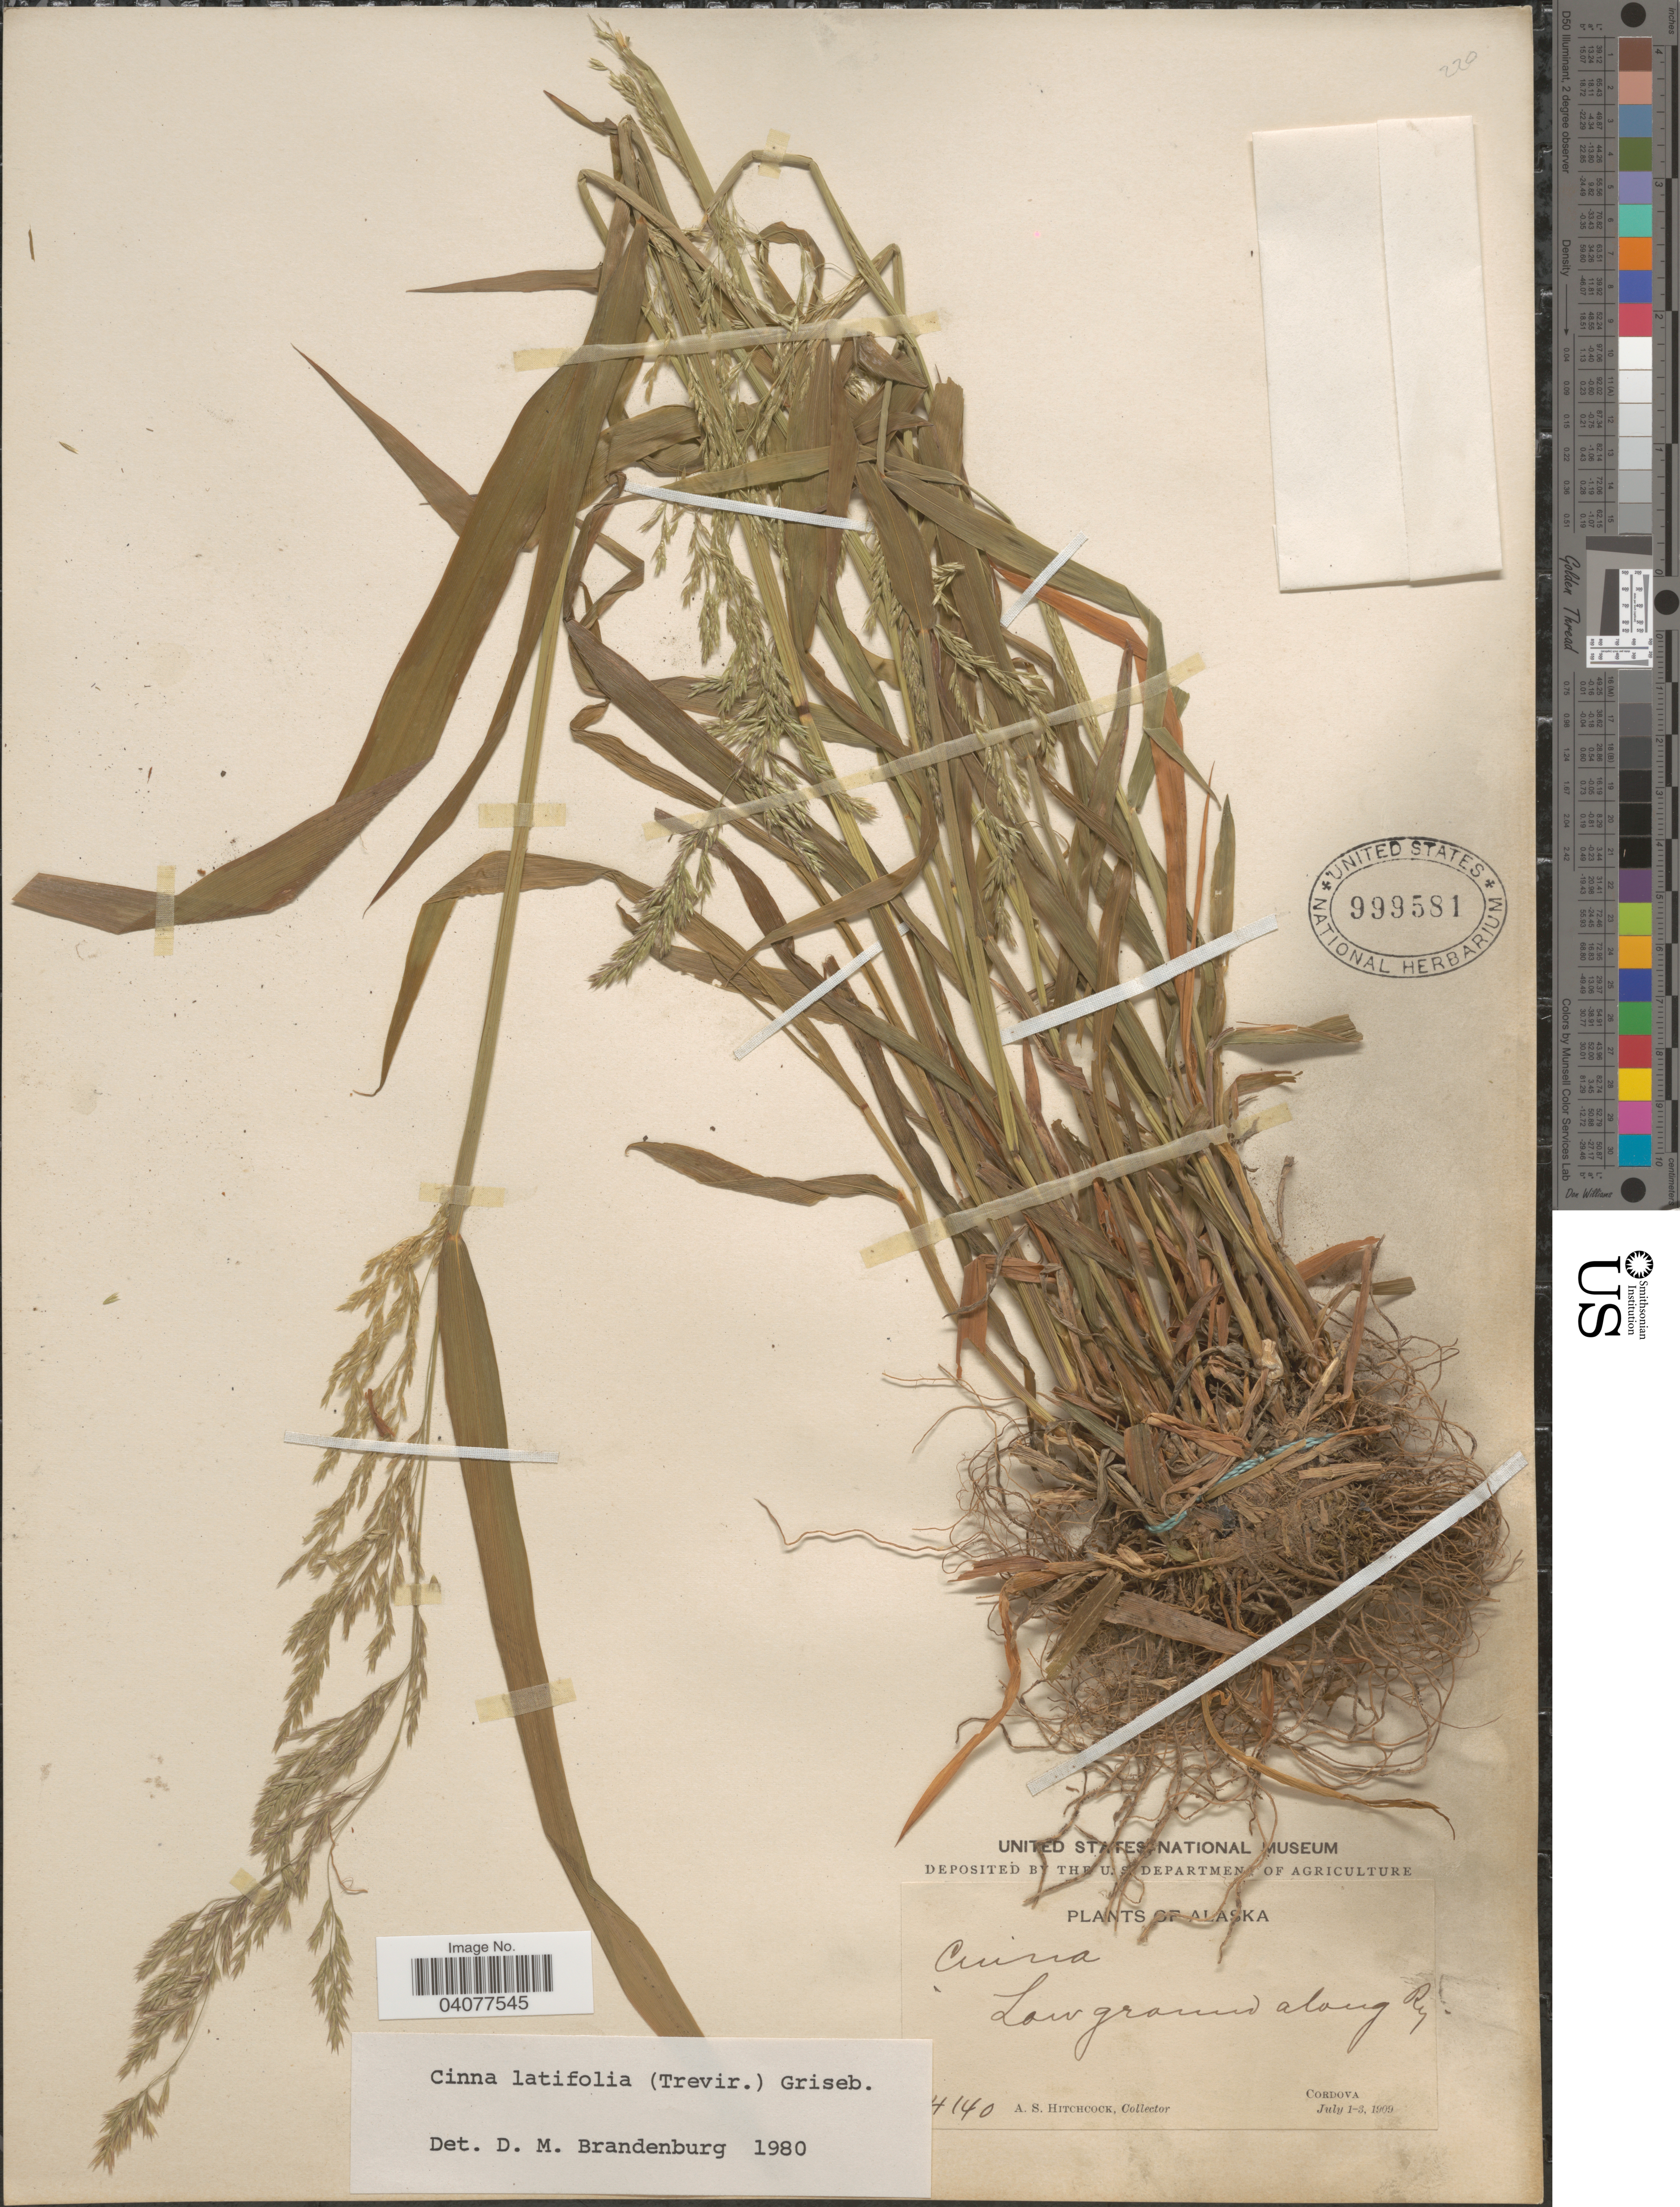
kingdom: Plantae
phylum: Tracheophyta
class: Liliopsida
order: Poales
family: Poaceae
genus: Cinna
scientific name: Cinna latifolia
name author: (Trevir. ex Goeppert) Griseb.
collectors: A. S. Hitchcock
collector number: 4140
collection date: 1909-07-01/1909-07-03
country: United States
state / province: Alaska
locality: Low ground along Ry. Cordova.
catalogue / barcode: US 999581